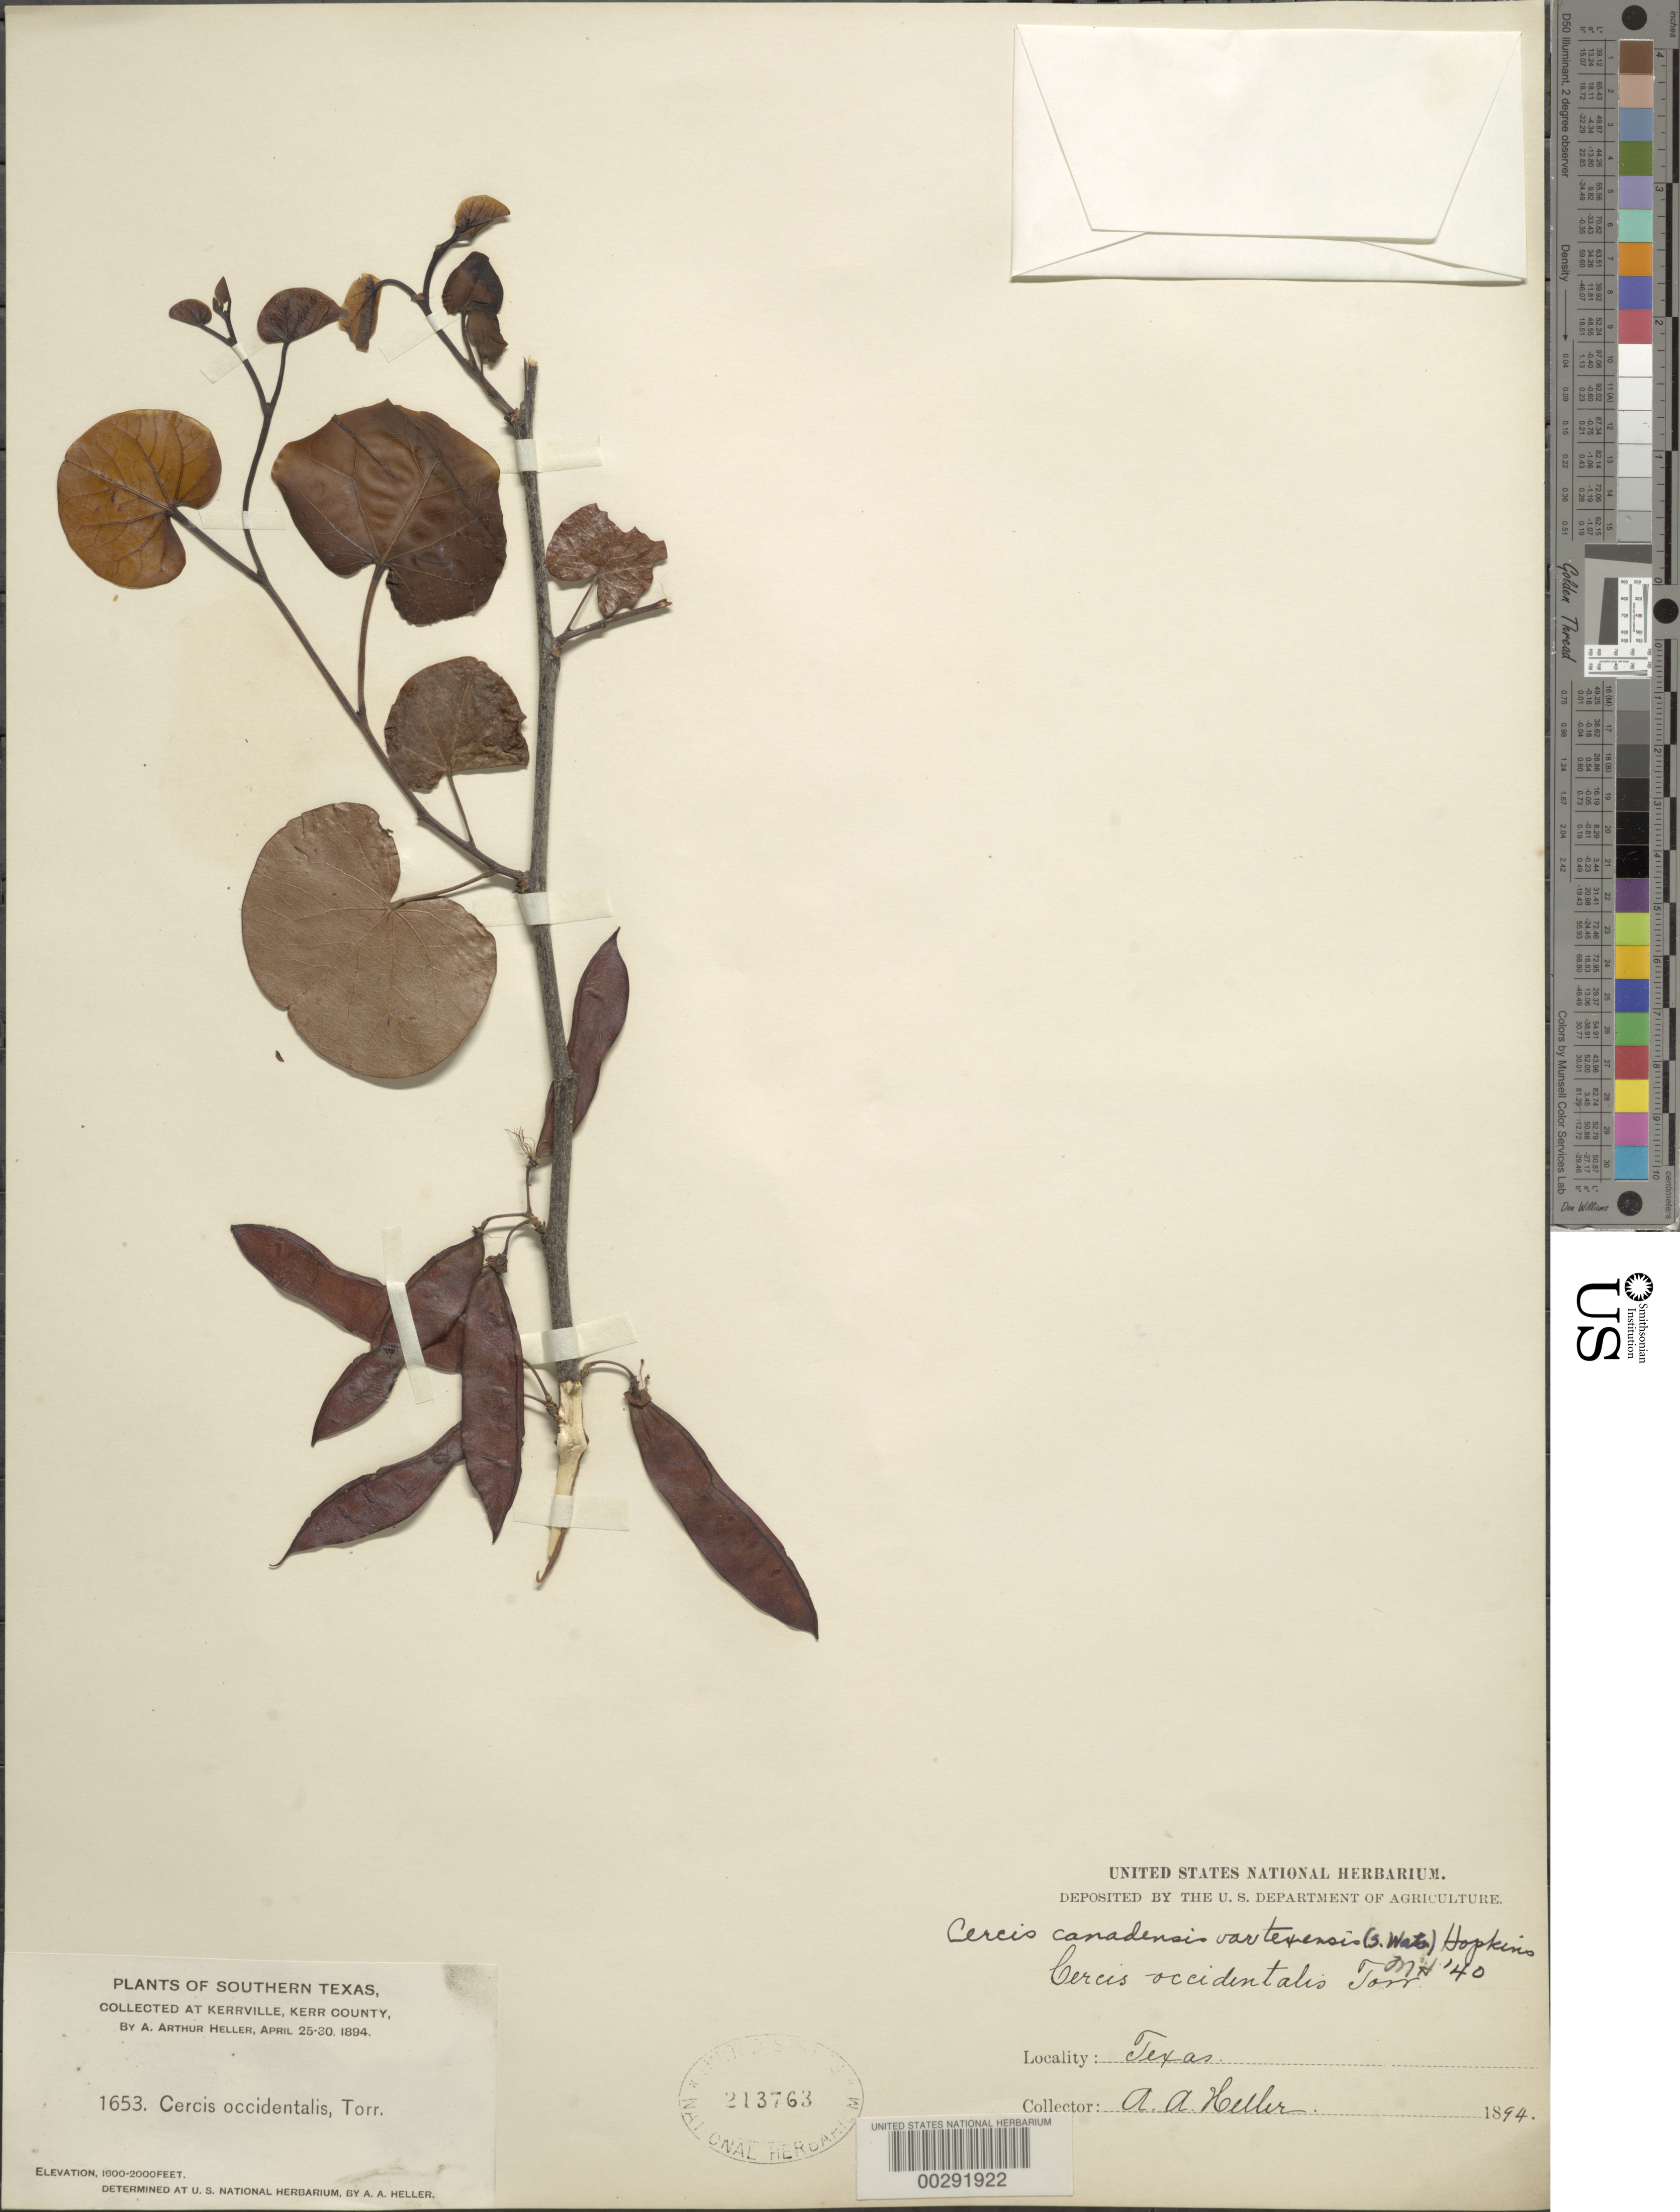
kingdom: Plantae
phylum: Tracheophyta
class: Magnoliopsida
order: Fabales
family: Fabaceae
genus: Cercis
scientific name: Cercis reniformis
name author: A. Gray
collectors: A. A. Heller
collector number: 1653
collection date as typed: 25 Apr 1894 to 30 Apr 1894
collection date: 1894-04-25/1894-04-30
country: United States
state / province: Texas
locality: Polytechnic.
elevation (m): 488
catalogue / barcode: US 213763